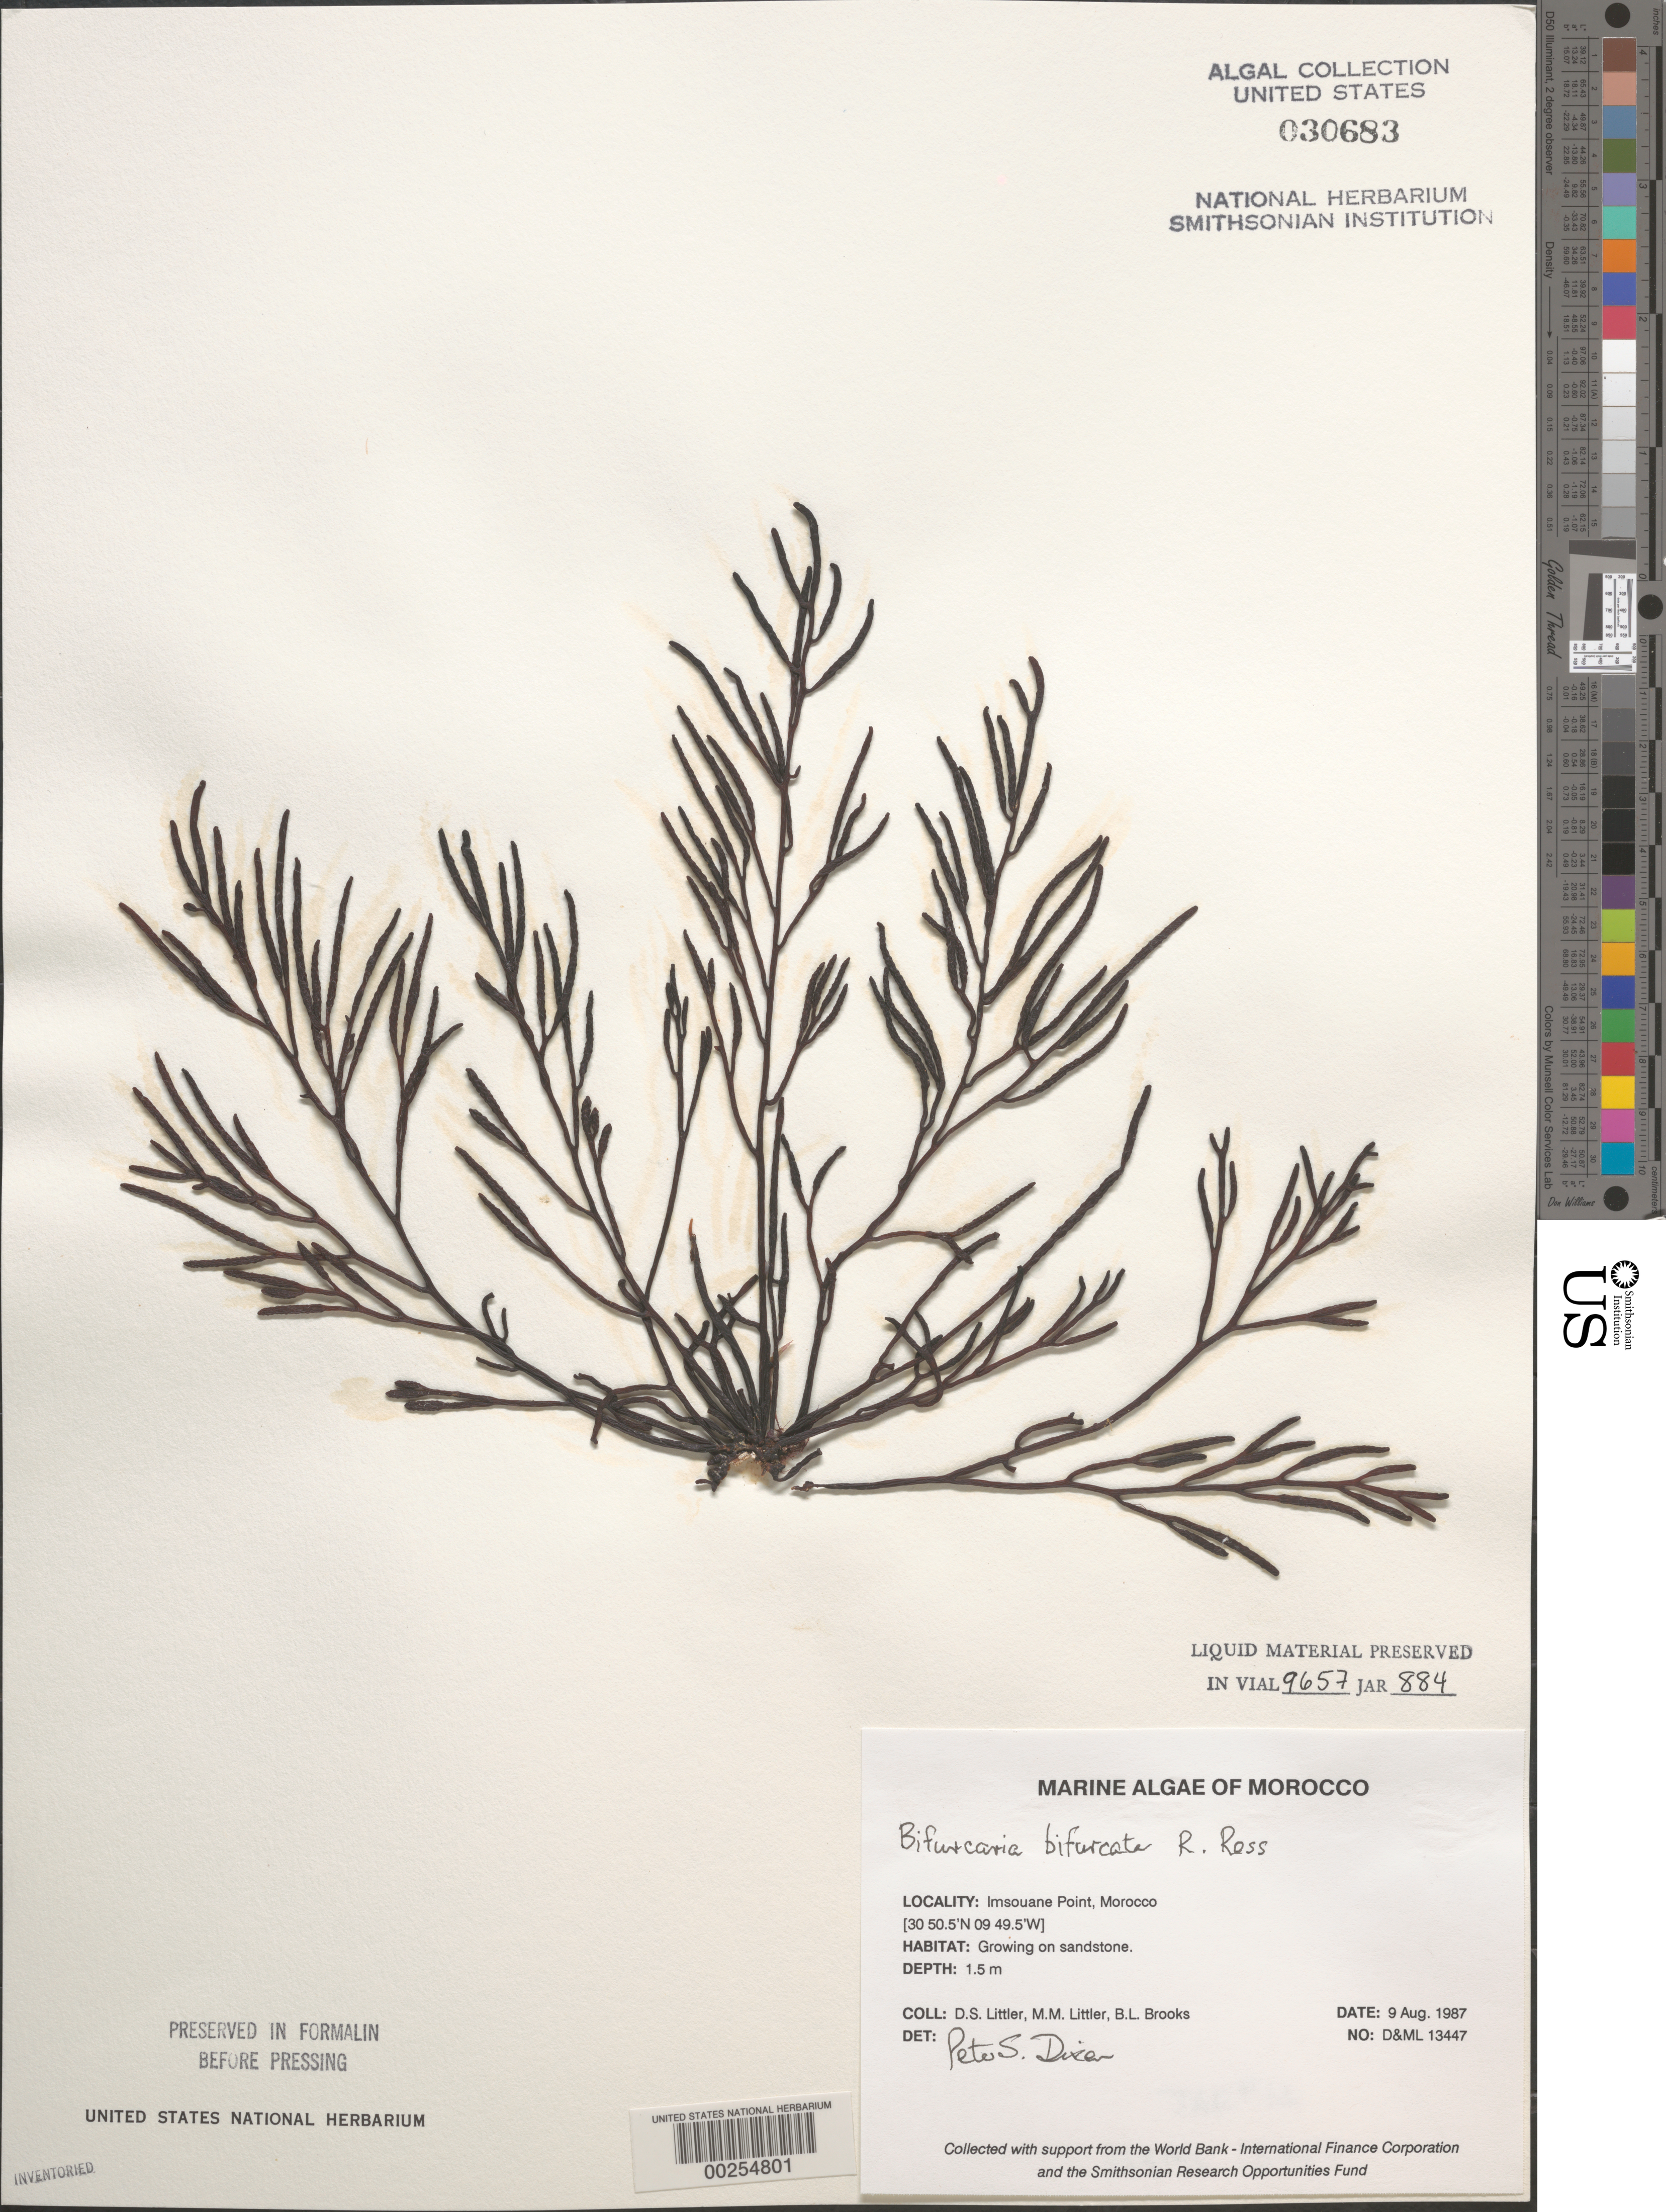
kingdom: Chromista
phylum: Ochrophyta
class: Phaeophyceae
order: Fucales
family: Sargassaceae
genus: Bifurcaria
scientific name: Bifurcaria bifurcata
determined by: Dixon, P. S.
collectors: D. S. Littler, M. M. Littler & B. Brooks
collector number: D&ML 13447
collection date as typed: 09 Aug 1987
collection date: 1987-08-09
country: Morocco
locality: Imsouane Point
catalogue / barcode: US 30683